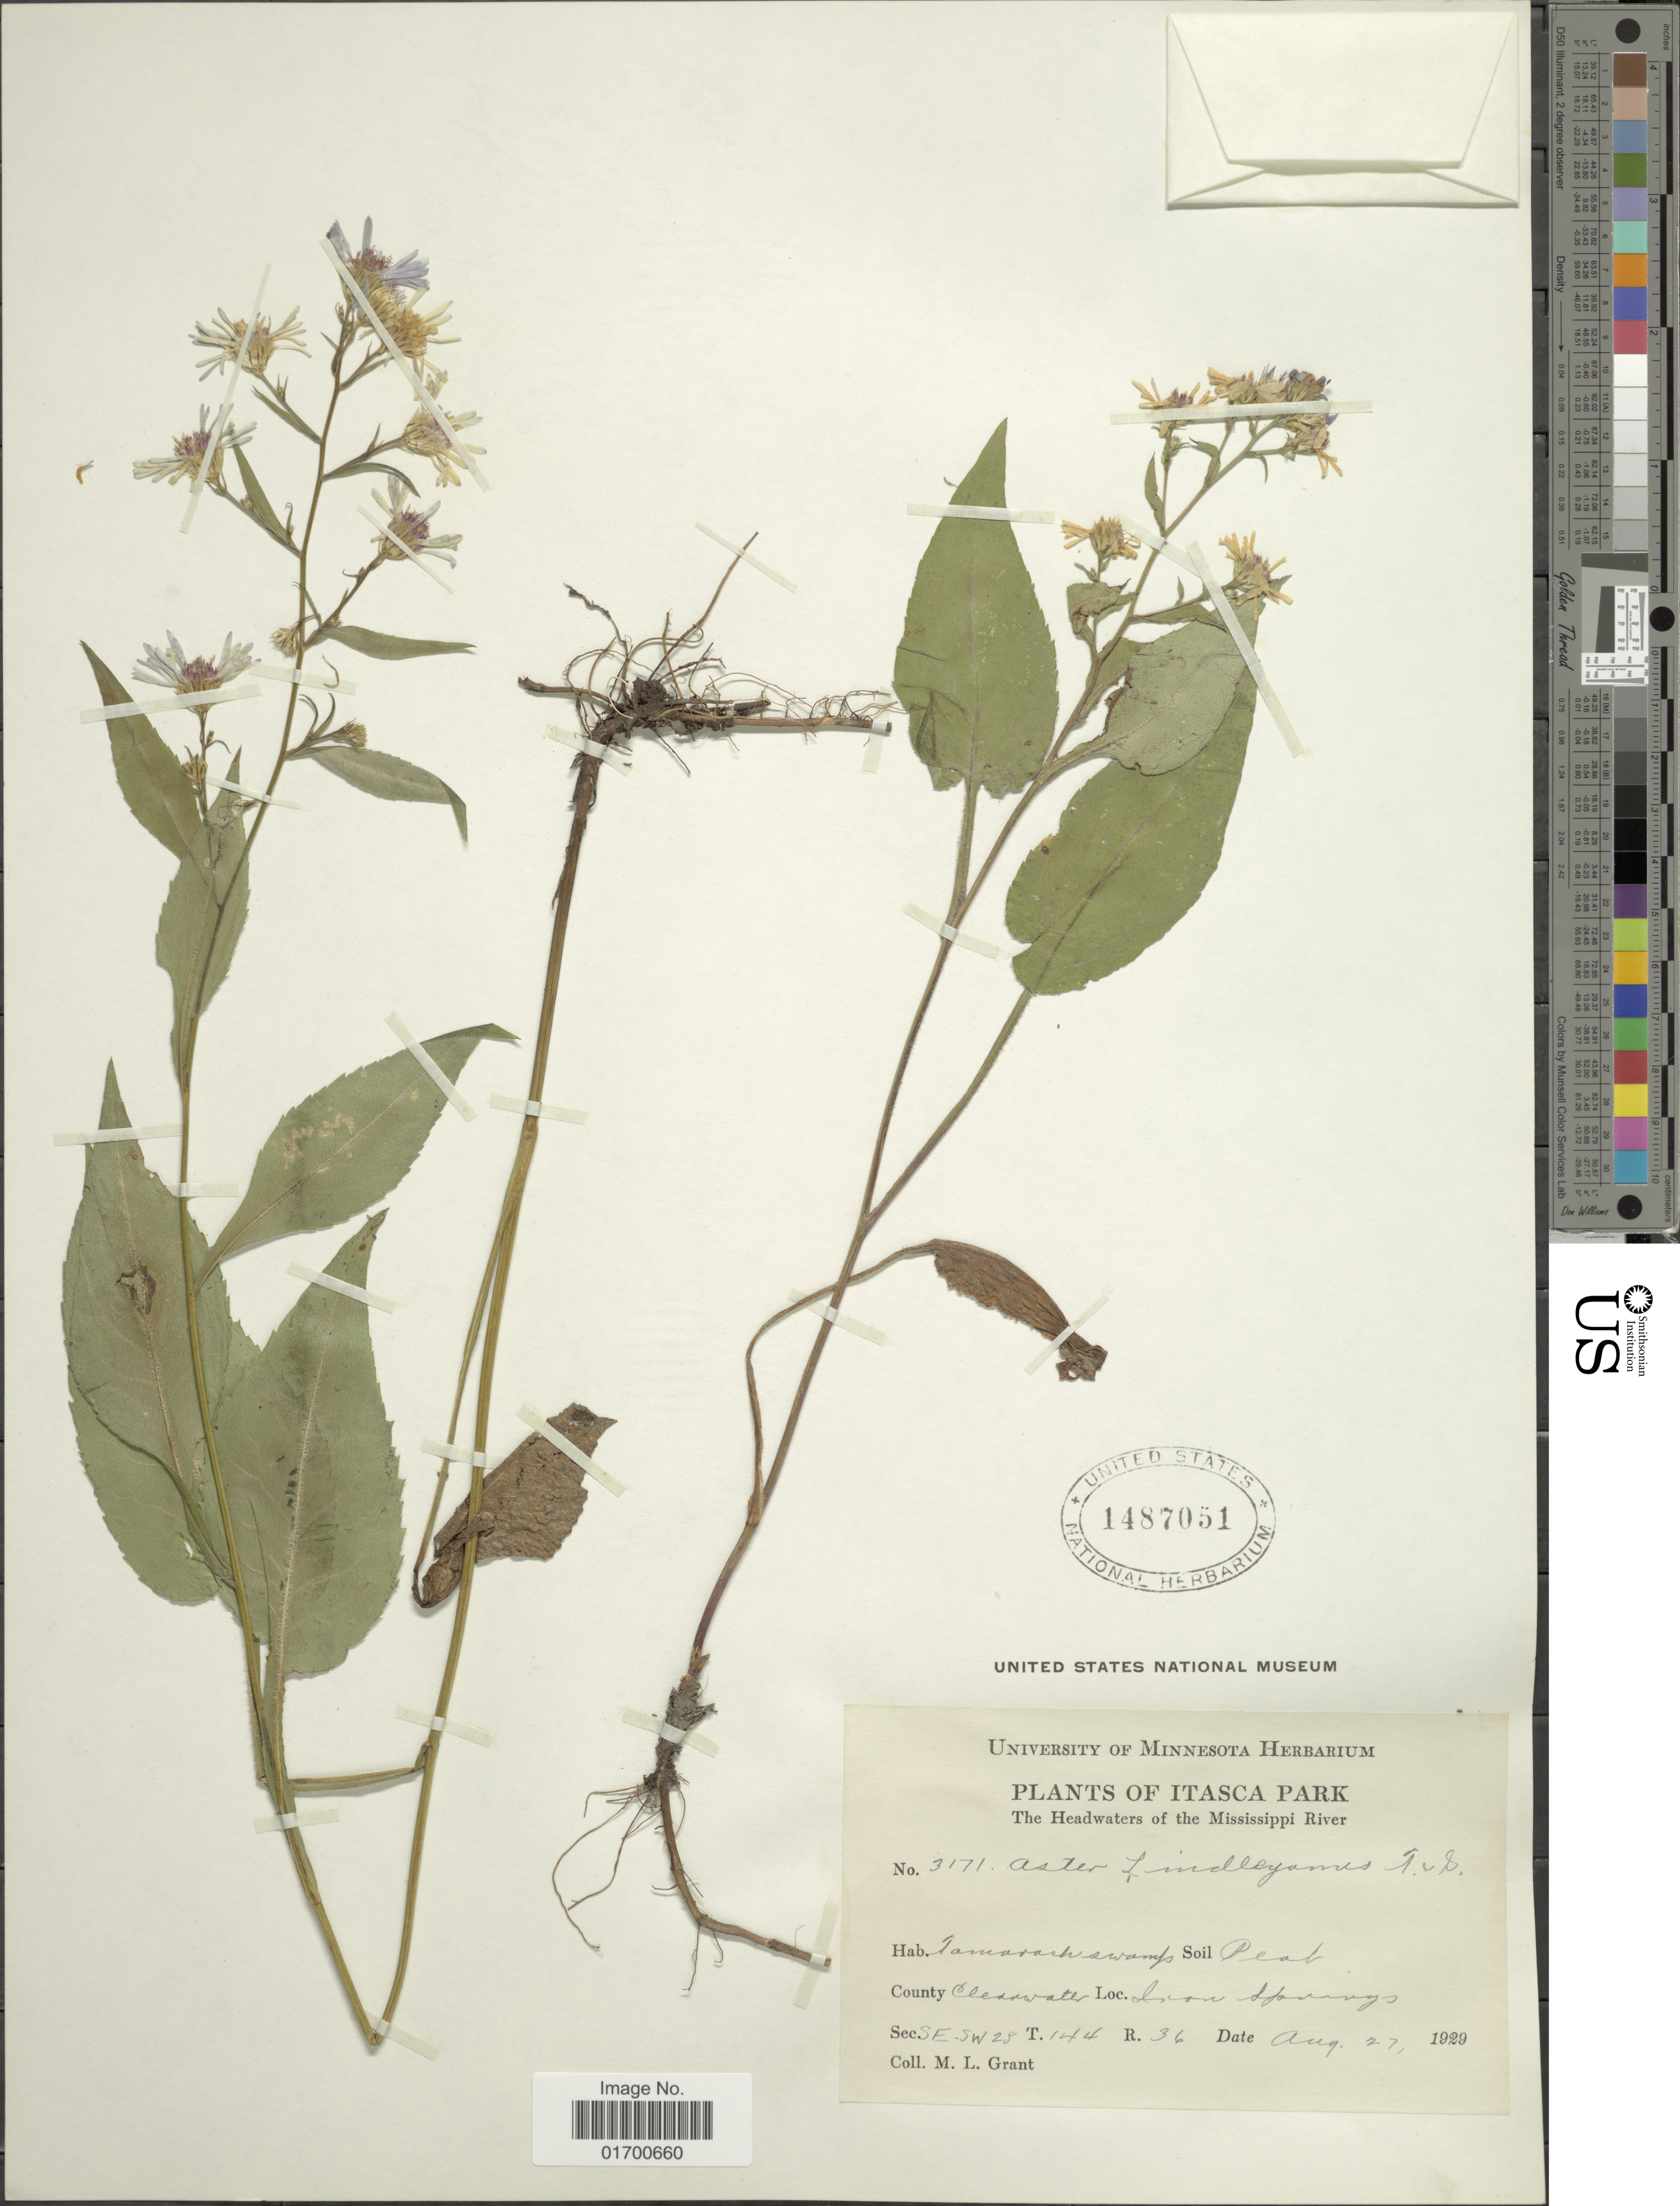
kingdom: Plantae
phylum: Tracheophyta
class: Magnoliopsida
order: Asterales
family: Asteraceae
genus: Symphyotrichum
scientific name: Symphyotrichum ciliolatum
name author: (Lindl.) Á. Löve & D. Löve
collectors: M. L. Grant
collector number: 3171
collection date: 1929-08-27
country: United States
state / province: Minnesota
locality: Itasca Park, The Headwaters of the Mississippi River, County: Clearwater, Iron Springs, Sec: SE-SW 28, T 144 R36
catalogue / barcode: US 1487051